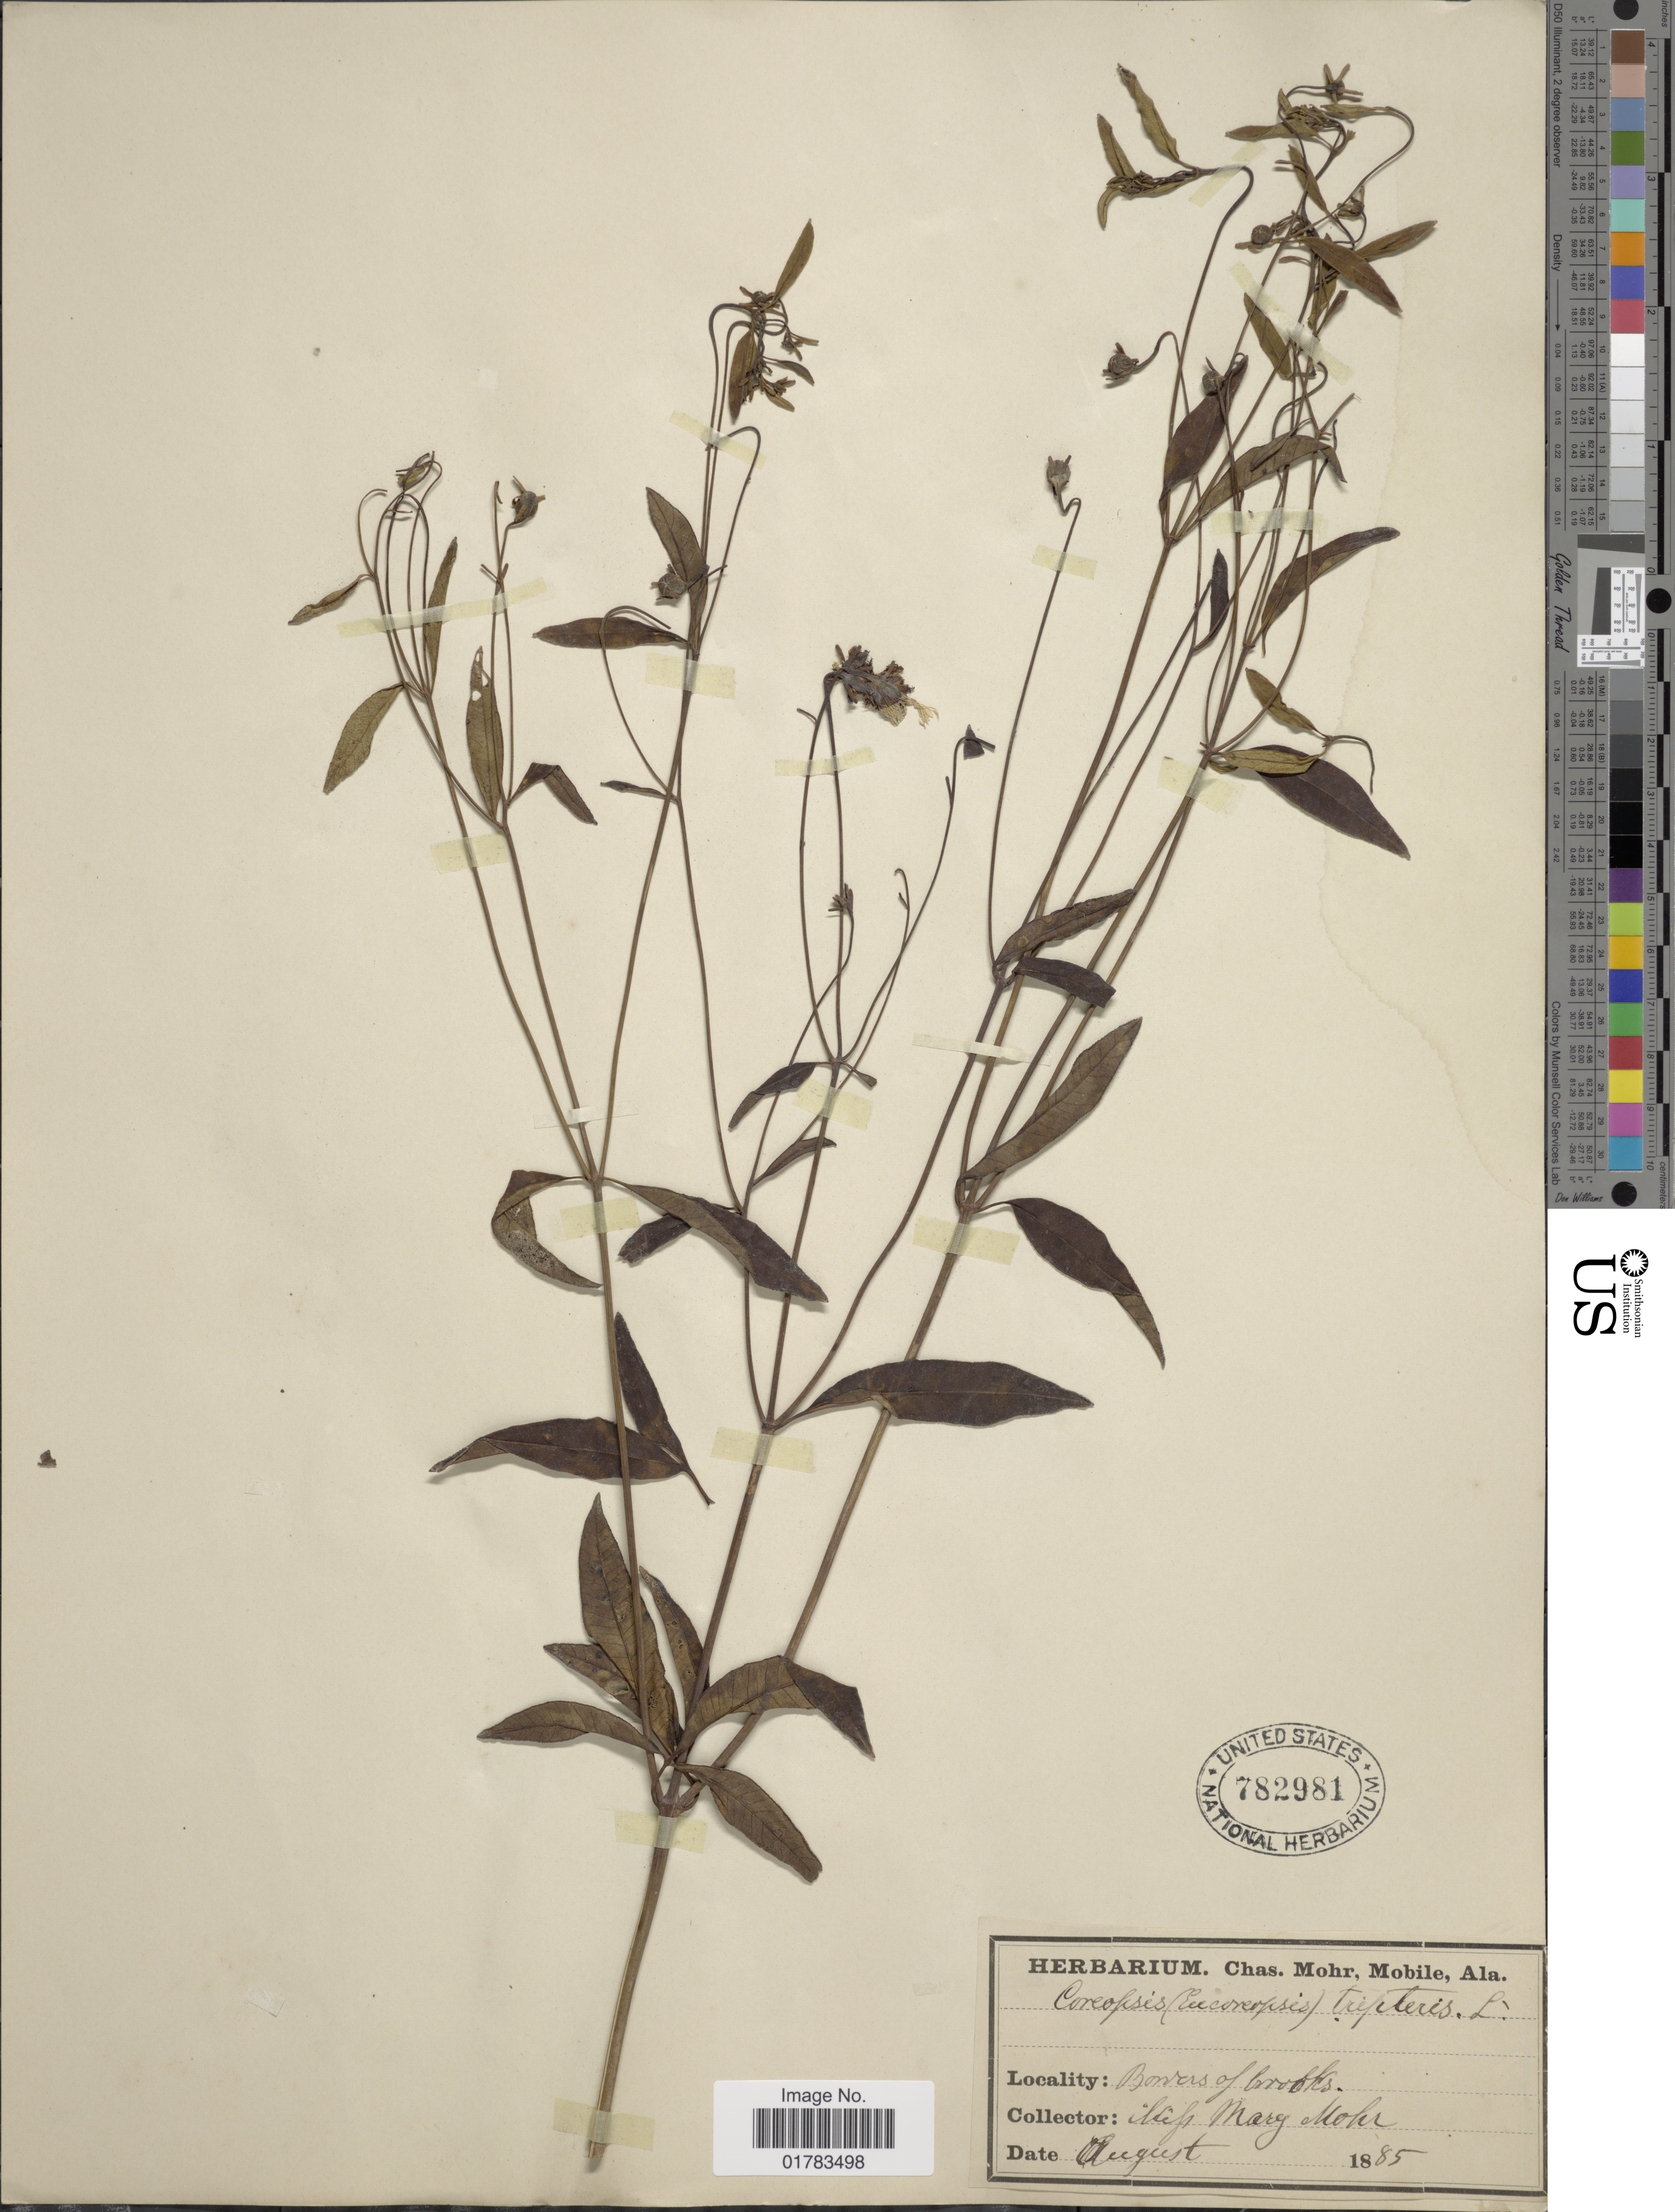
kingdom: Plantae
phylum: Tracheophyta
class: Magnoliopsida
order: Asterales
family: Asteraceae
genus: Coreopsis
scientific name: Coreopsis tripteris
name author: L.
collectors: M. Mohr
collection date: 1885-08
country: United States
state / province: Alabama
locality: Bowers of Crooks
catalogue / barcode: US 782981